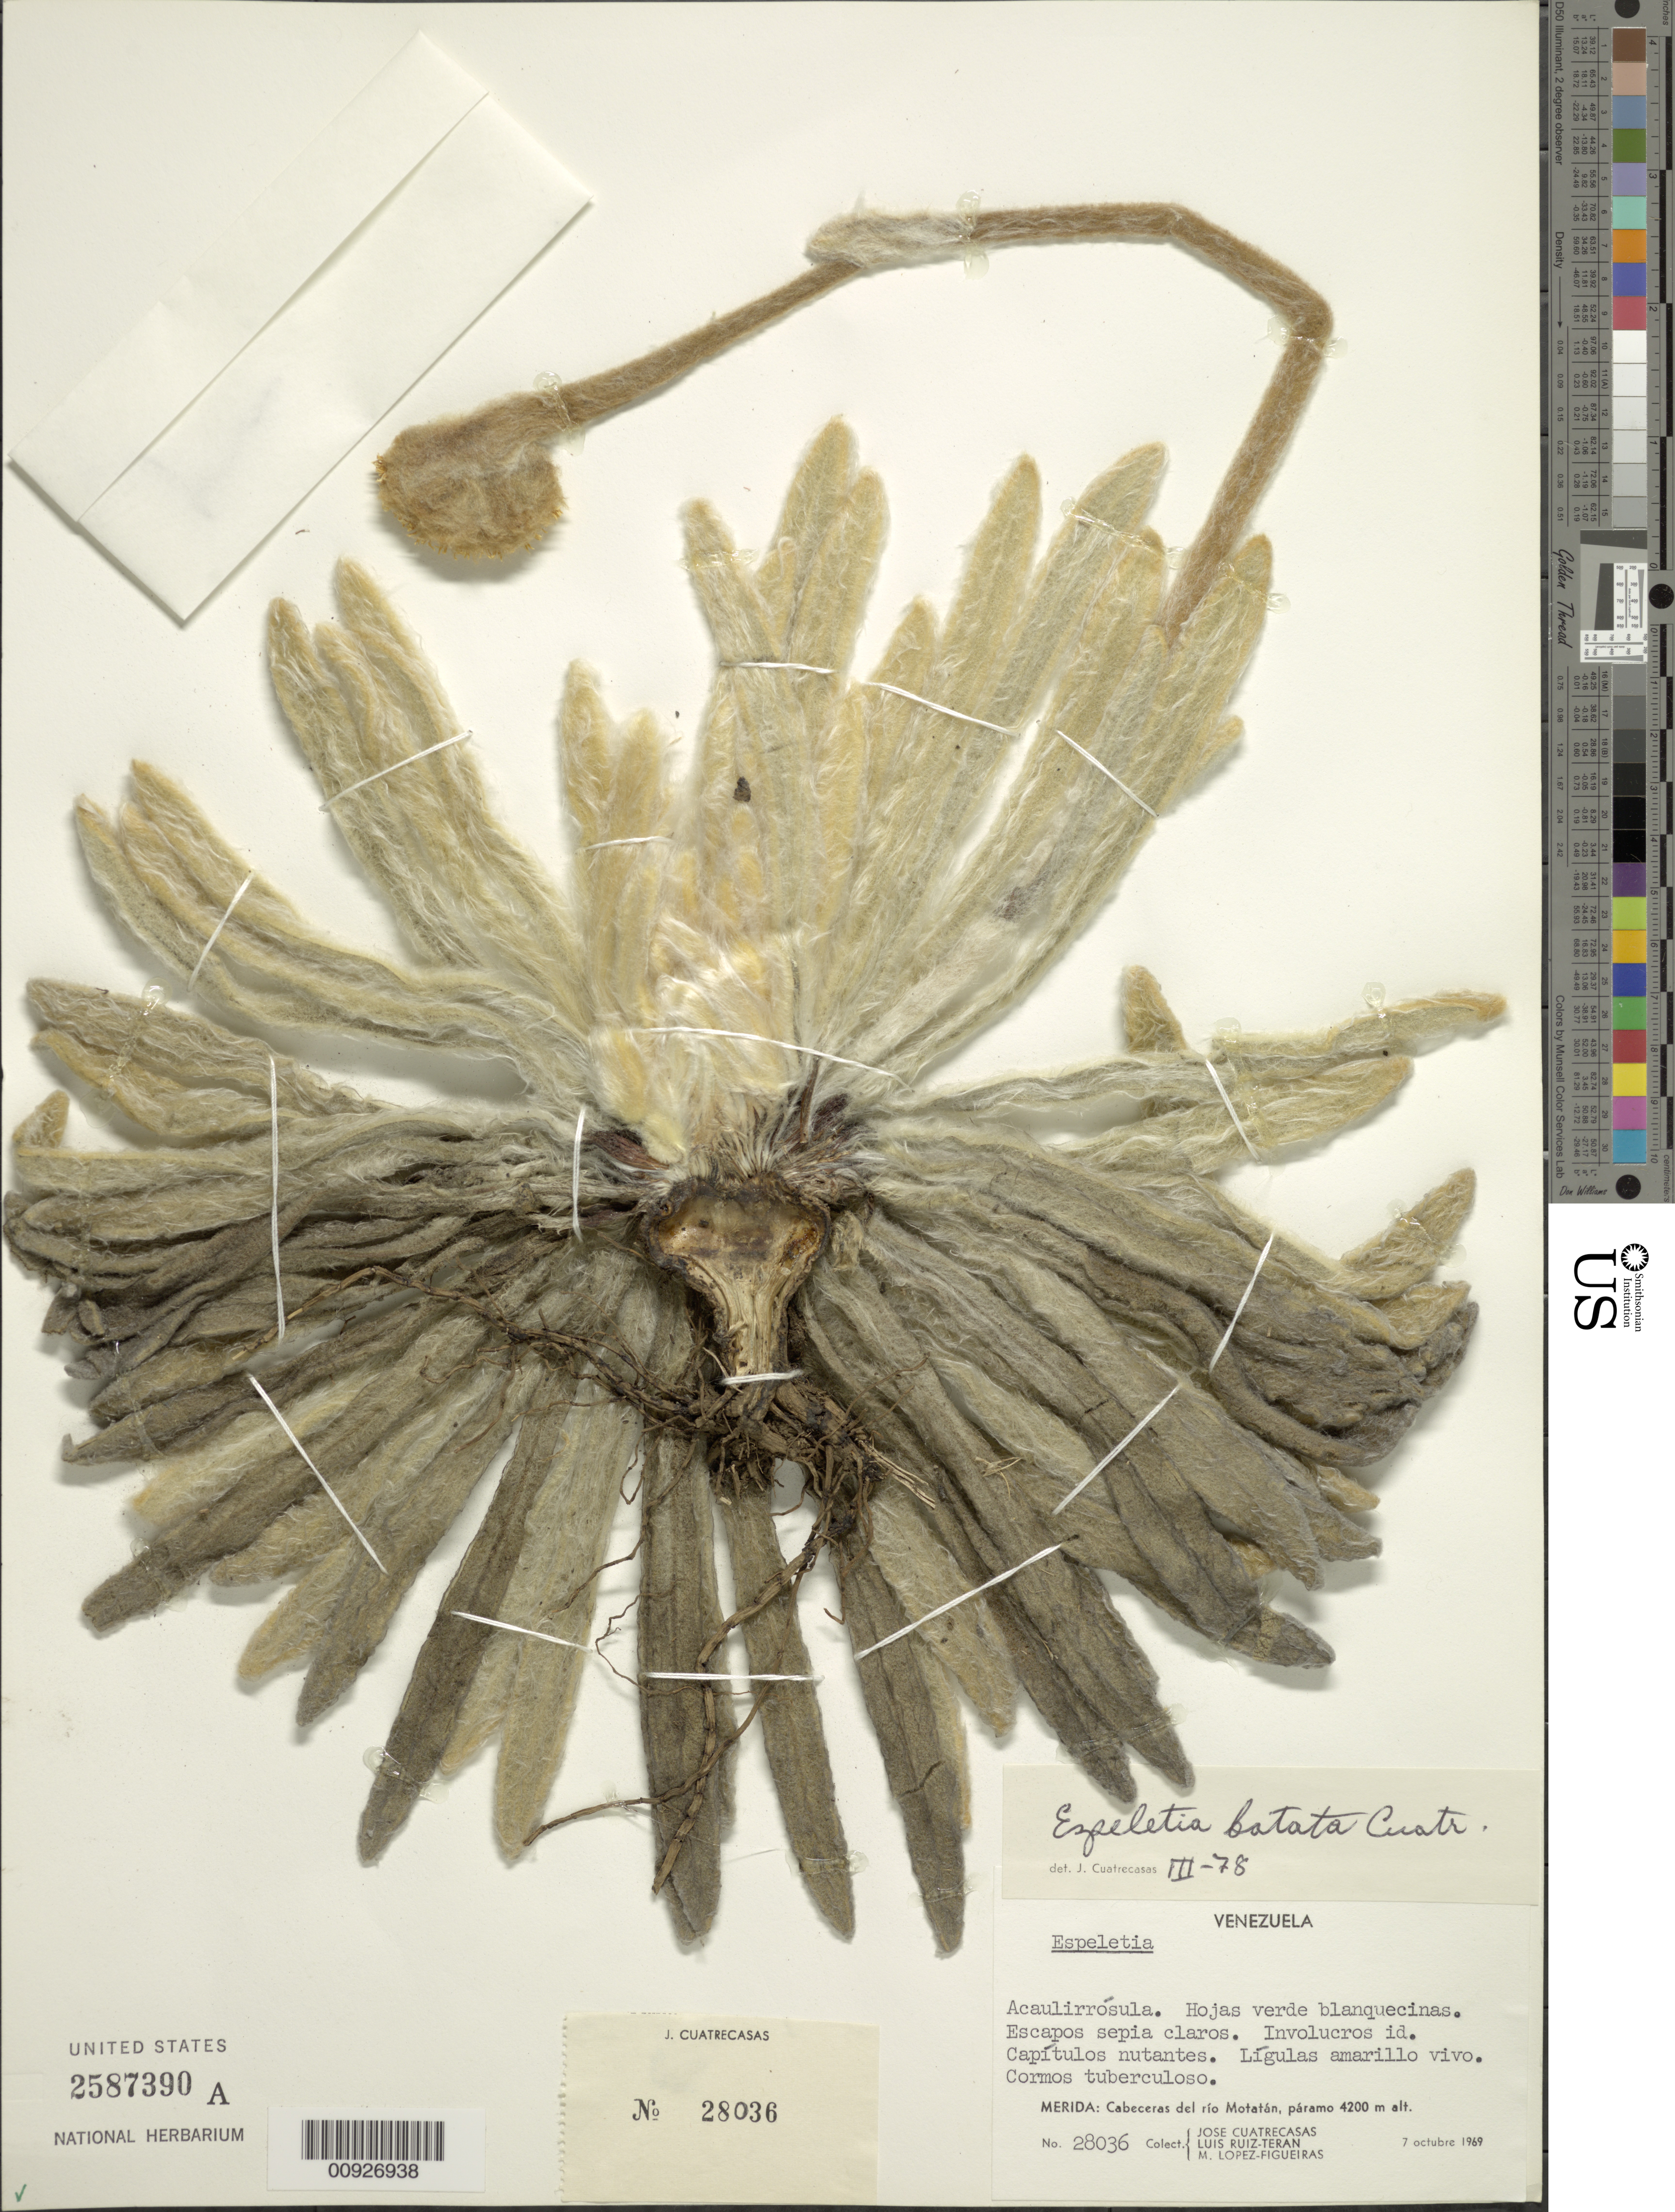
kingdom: Plantae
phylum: Tracheophyta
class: Magnoliopsida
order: Asterales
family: Asteraceae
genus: Espeletia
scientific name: Espeletia batata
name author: Cuatrec.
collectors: J. Cuatrecasas, L. E. Ruíz-Terán & M. López Figueiras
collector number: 28036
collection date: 1969-10-07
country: Venezuela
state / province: Mérida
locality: Cabeceras del Río Motatán, páramo.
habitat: Páramo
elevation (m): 4200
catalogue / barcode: US 2587390A